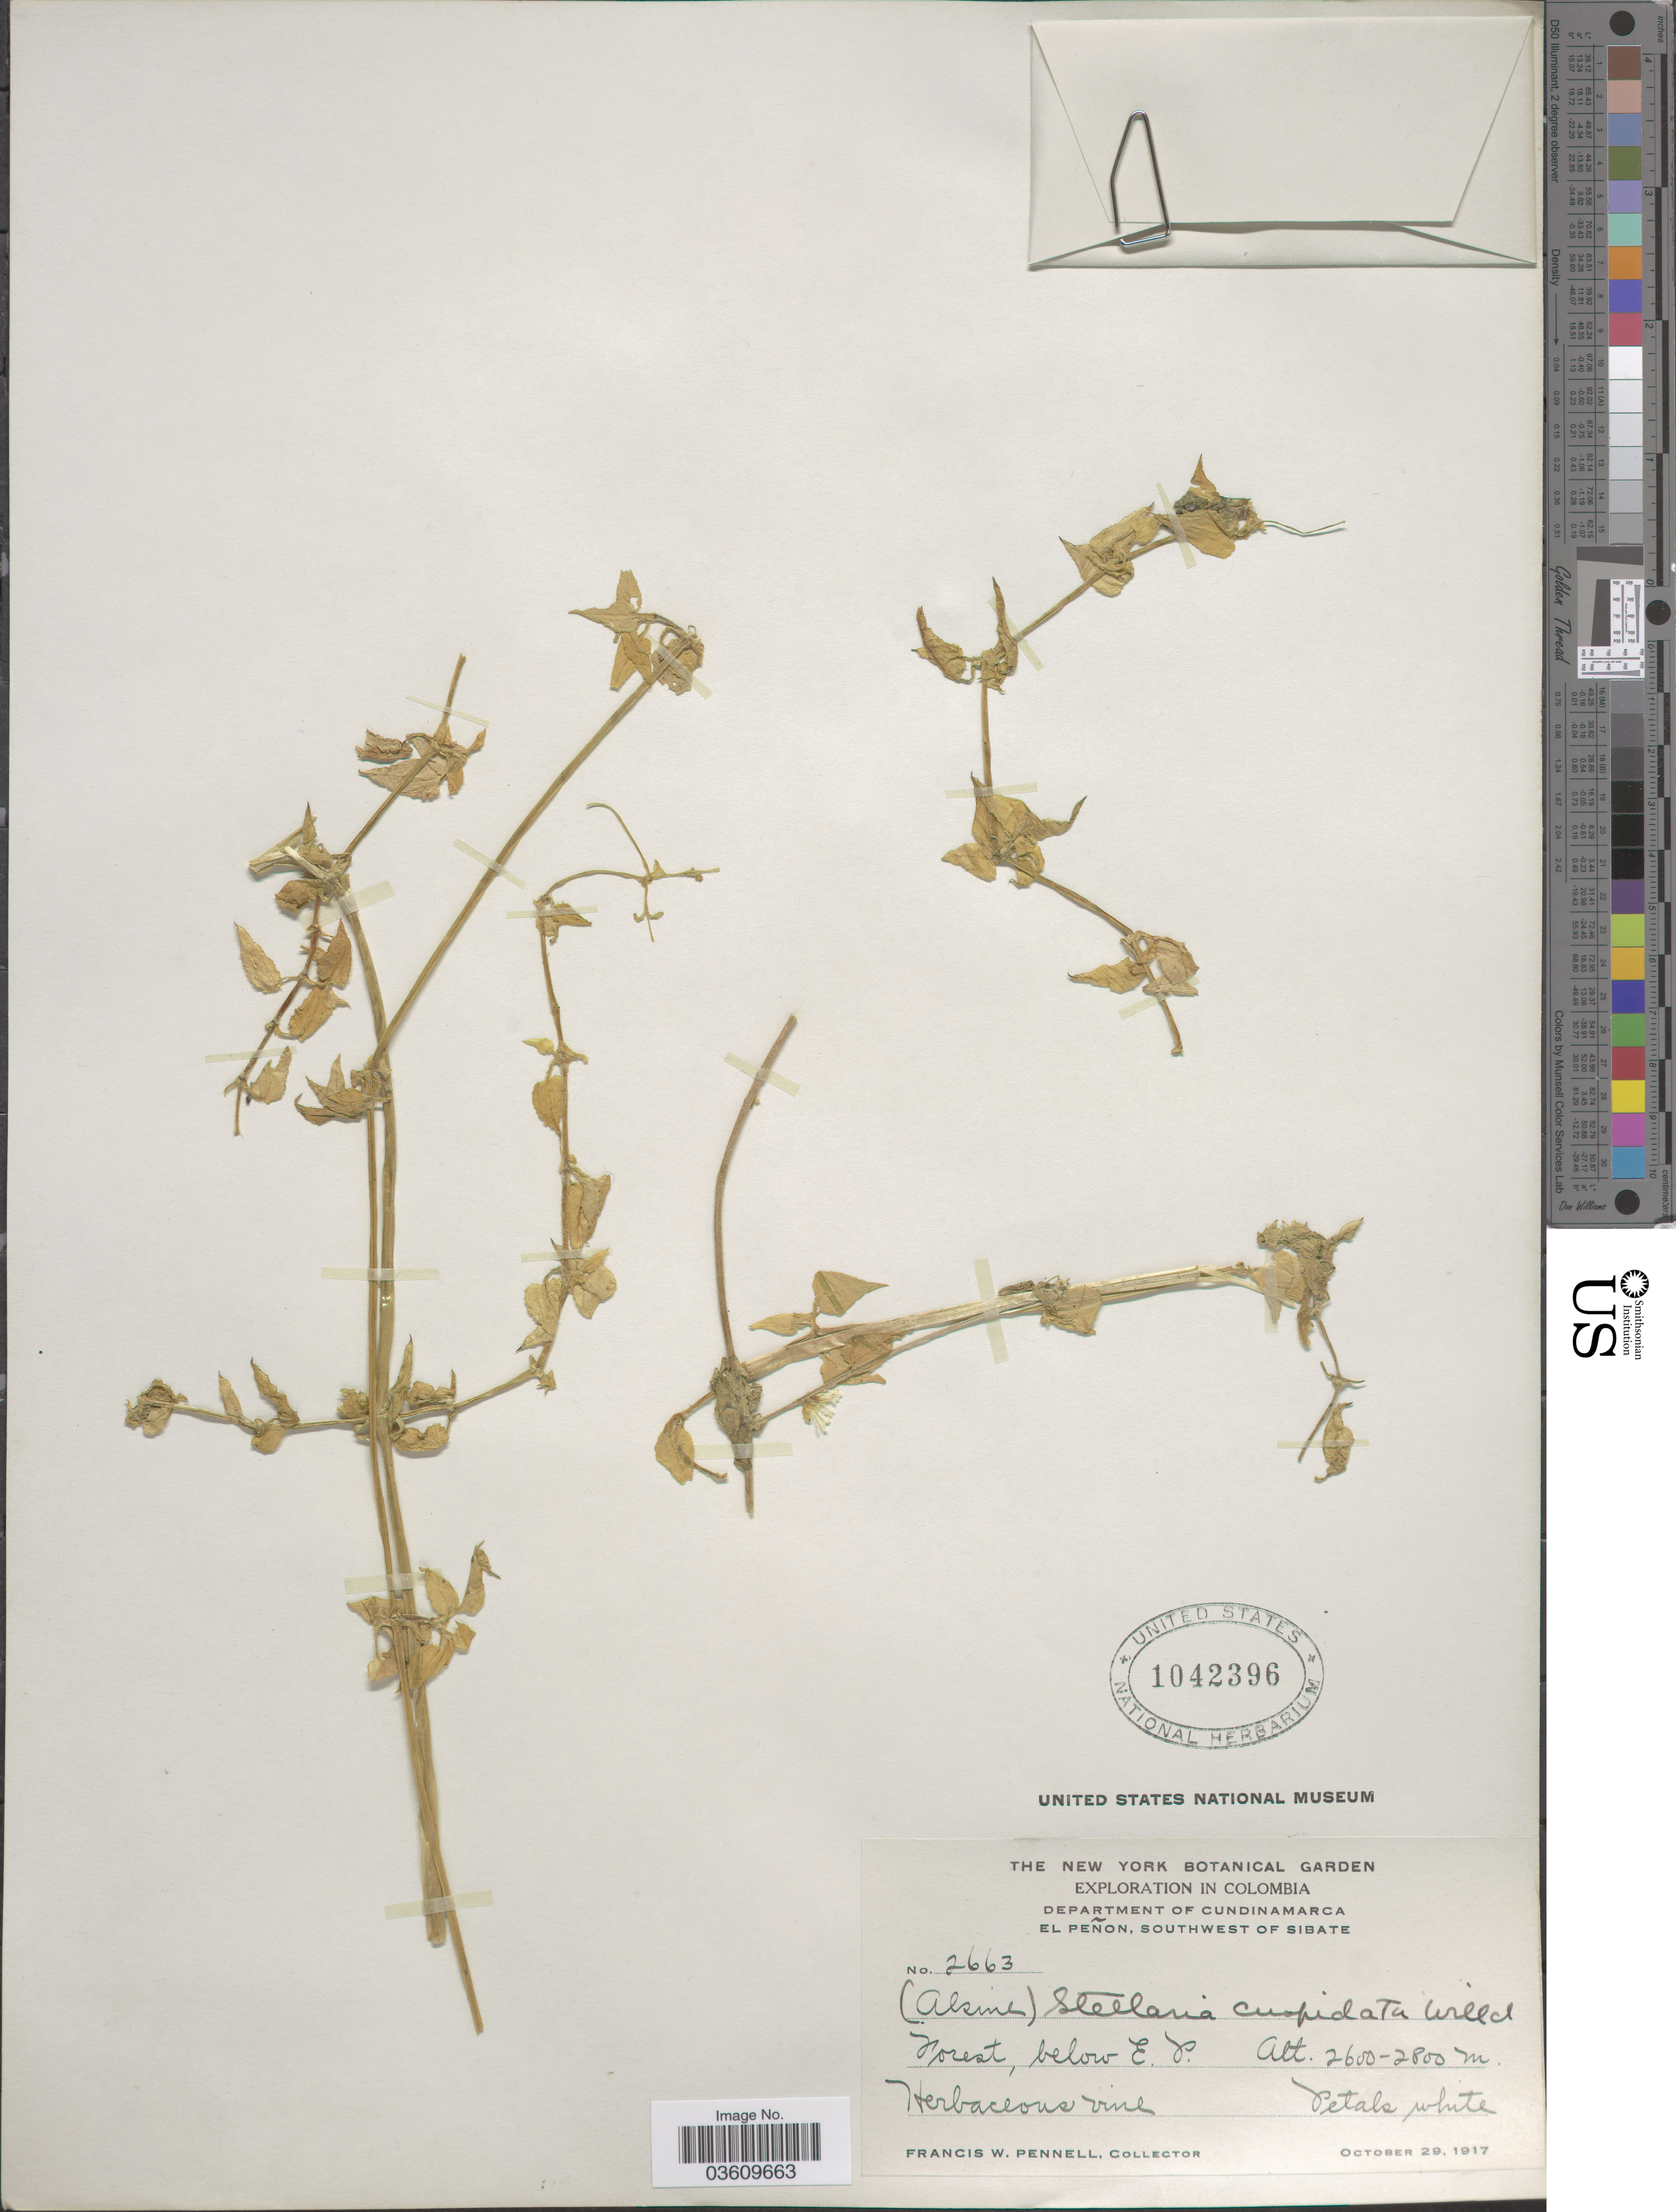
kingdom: Plantae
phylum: Tracheophyta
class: Magnoliopsida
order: Caryophyllales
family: Caryophyllaceae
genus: Stellaria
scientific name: Stellaria cuspidata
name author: Willd. ex Schltdl.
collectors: F. W. Pennell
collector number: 2663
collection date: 1917-10-29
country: Colombia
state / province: Cundinamarca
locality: Department of Cundinamarca. El Peñon, southwest of Sibate.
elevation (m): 2600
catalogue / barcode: US 1042396